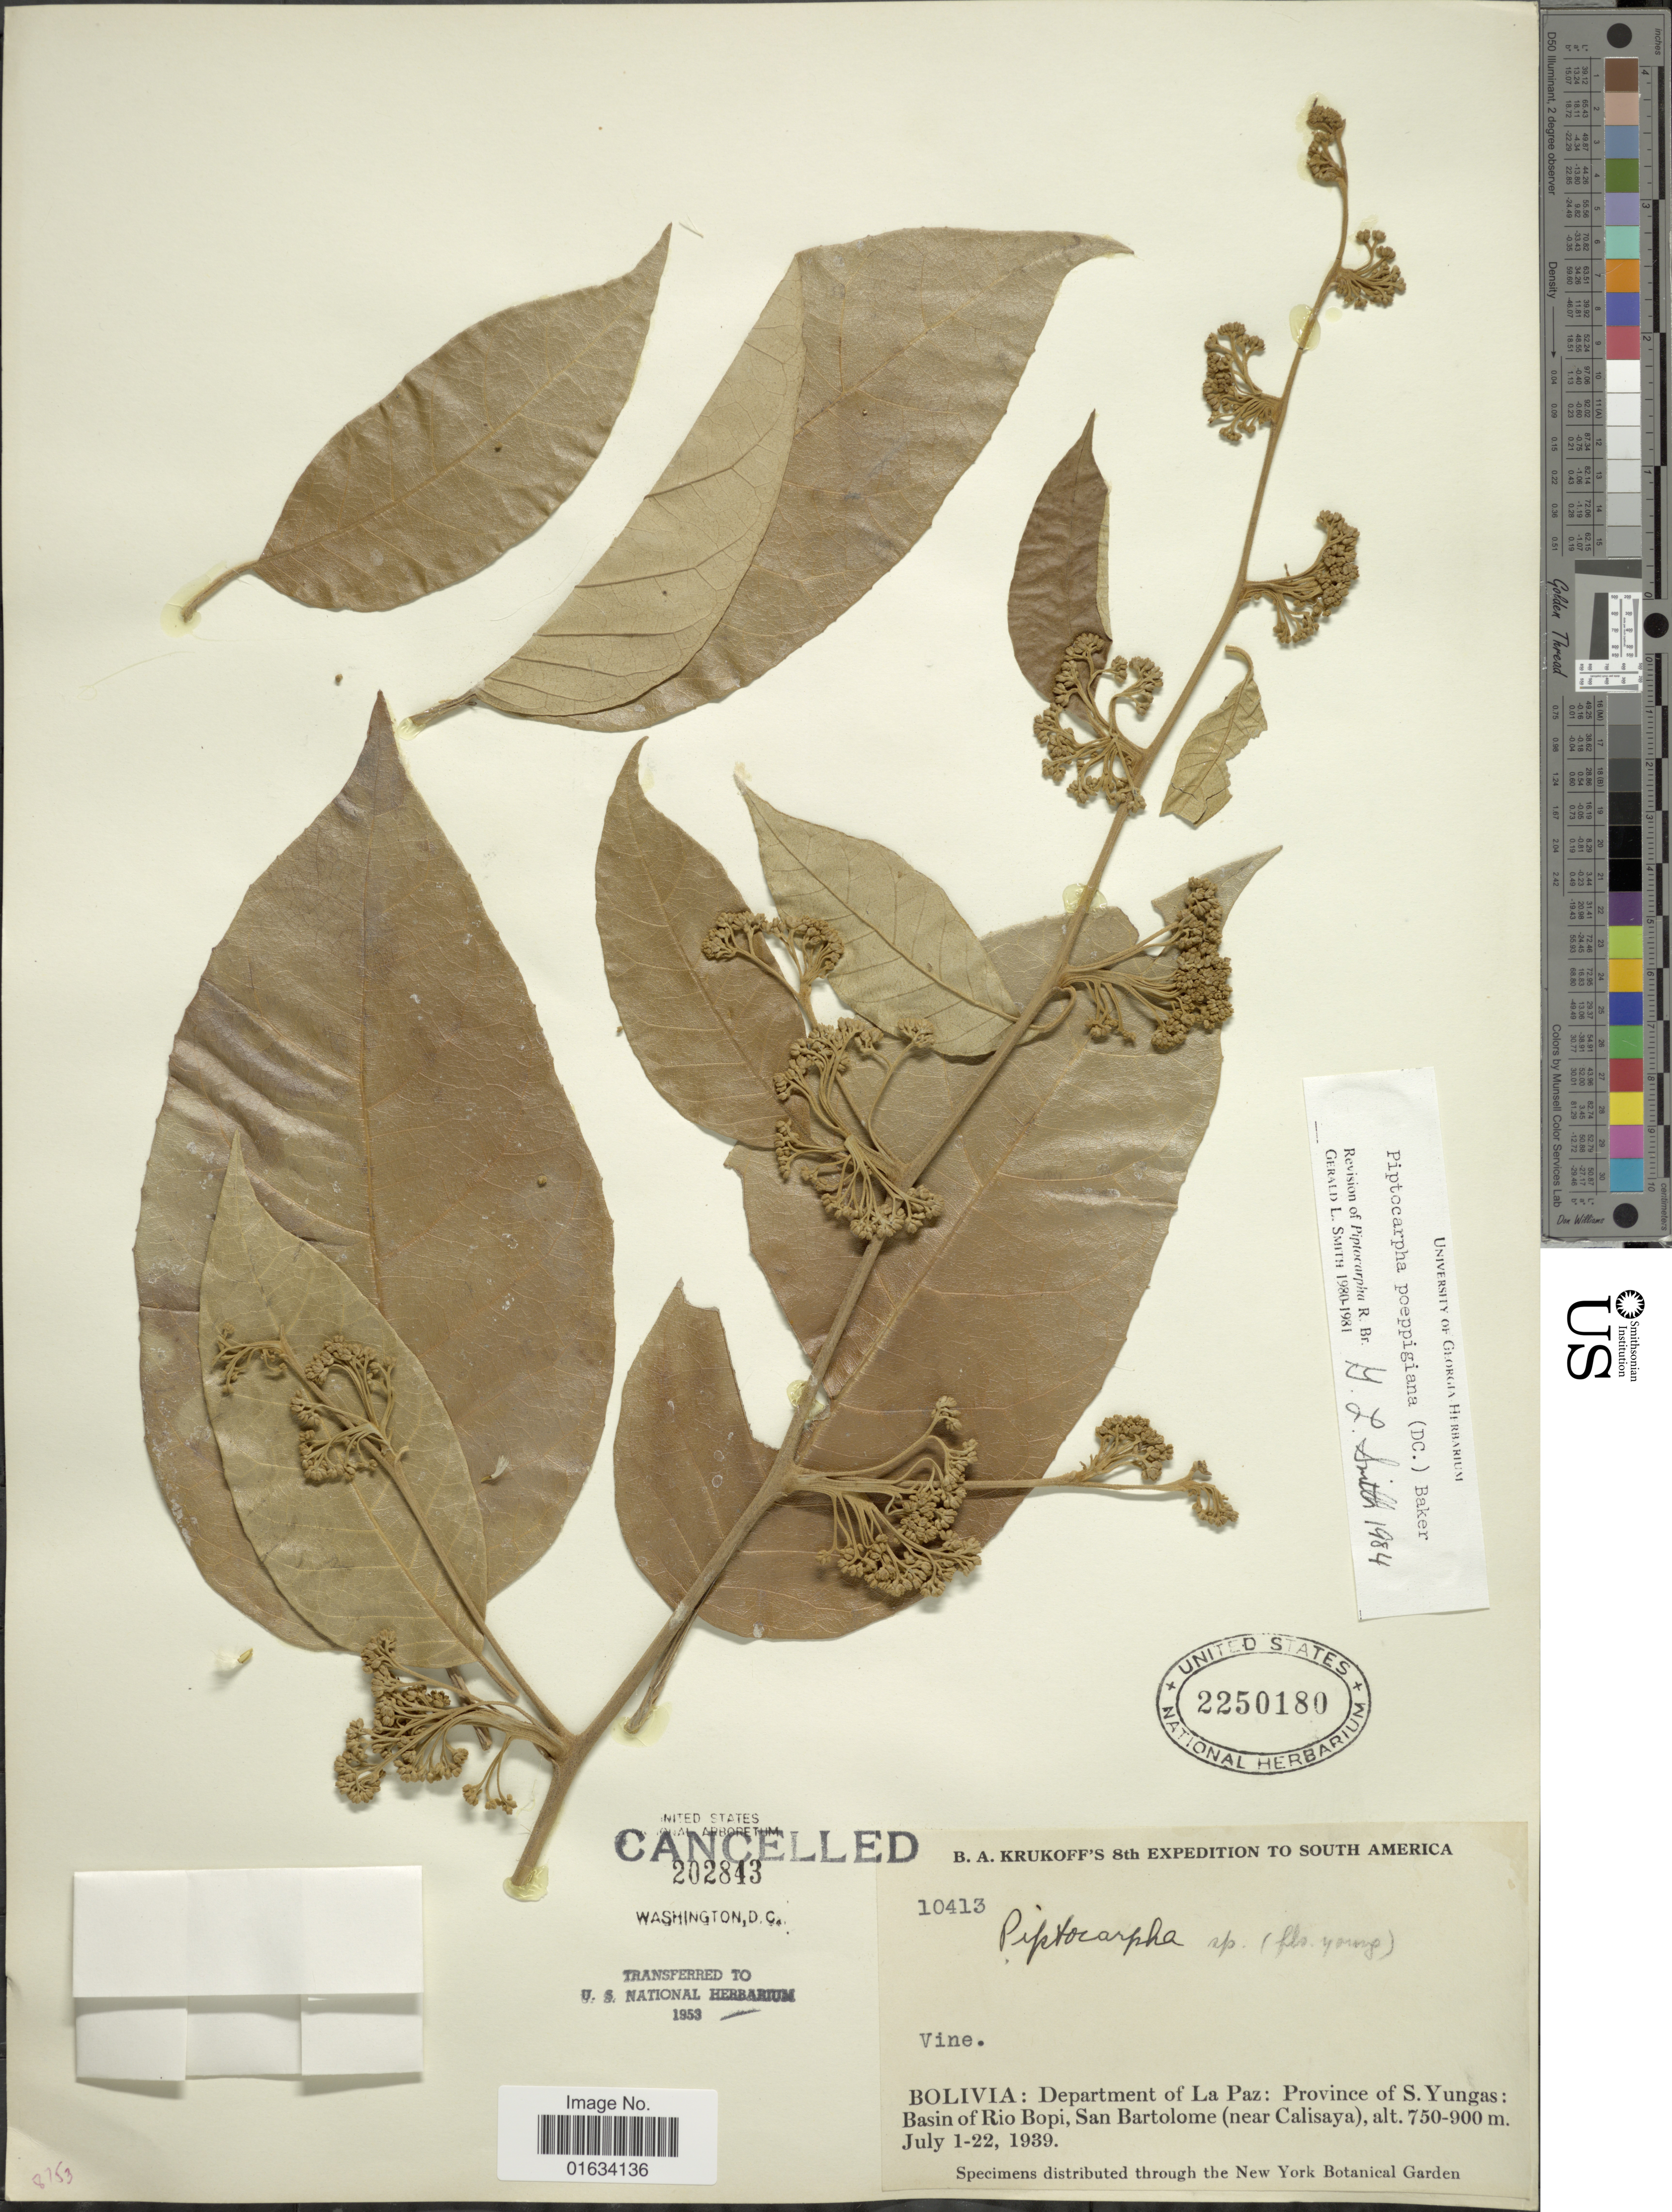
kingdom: Plantae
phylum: Tracheophyta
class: Magnoliopsida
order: Asterales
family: Asteraceae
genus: Piptocarpha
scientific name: Piptocarpha poeppigiana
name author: (DC.) Baker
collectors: B. A. Krukoff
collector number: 10413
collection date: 1939-07-01/1939-07-22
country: Bolivia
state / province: La Paz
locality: Bolivia: Department of La Paz: Province of S. Yungas: Basin of Rio Bopi, San Bartolome (near Calisaya)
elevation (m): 750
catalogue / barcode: US 2250180